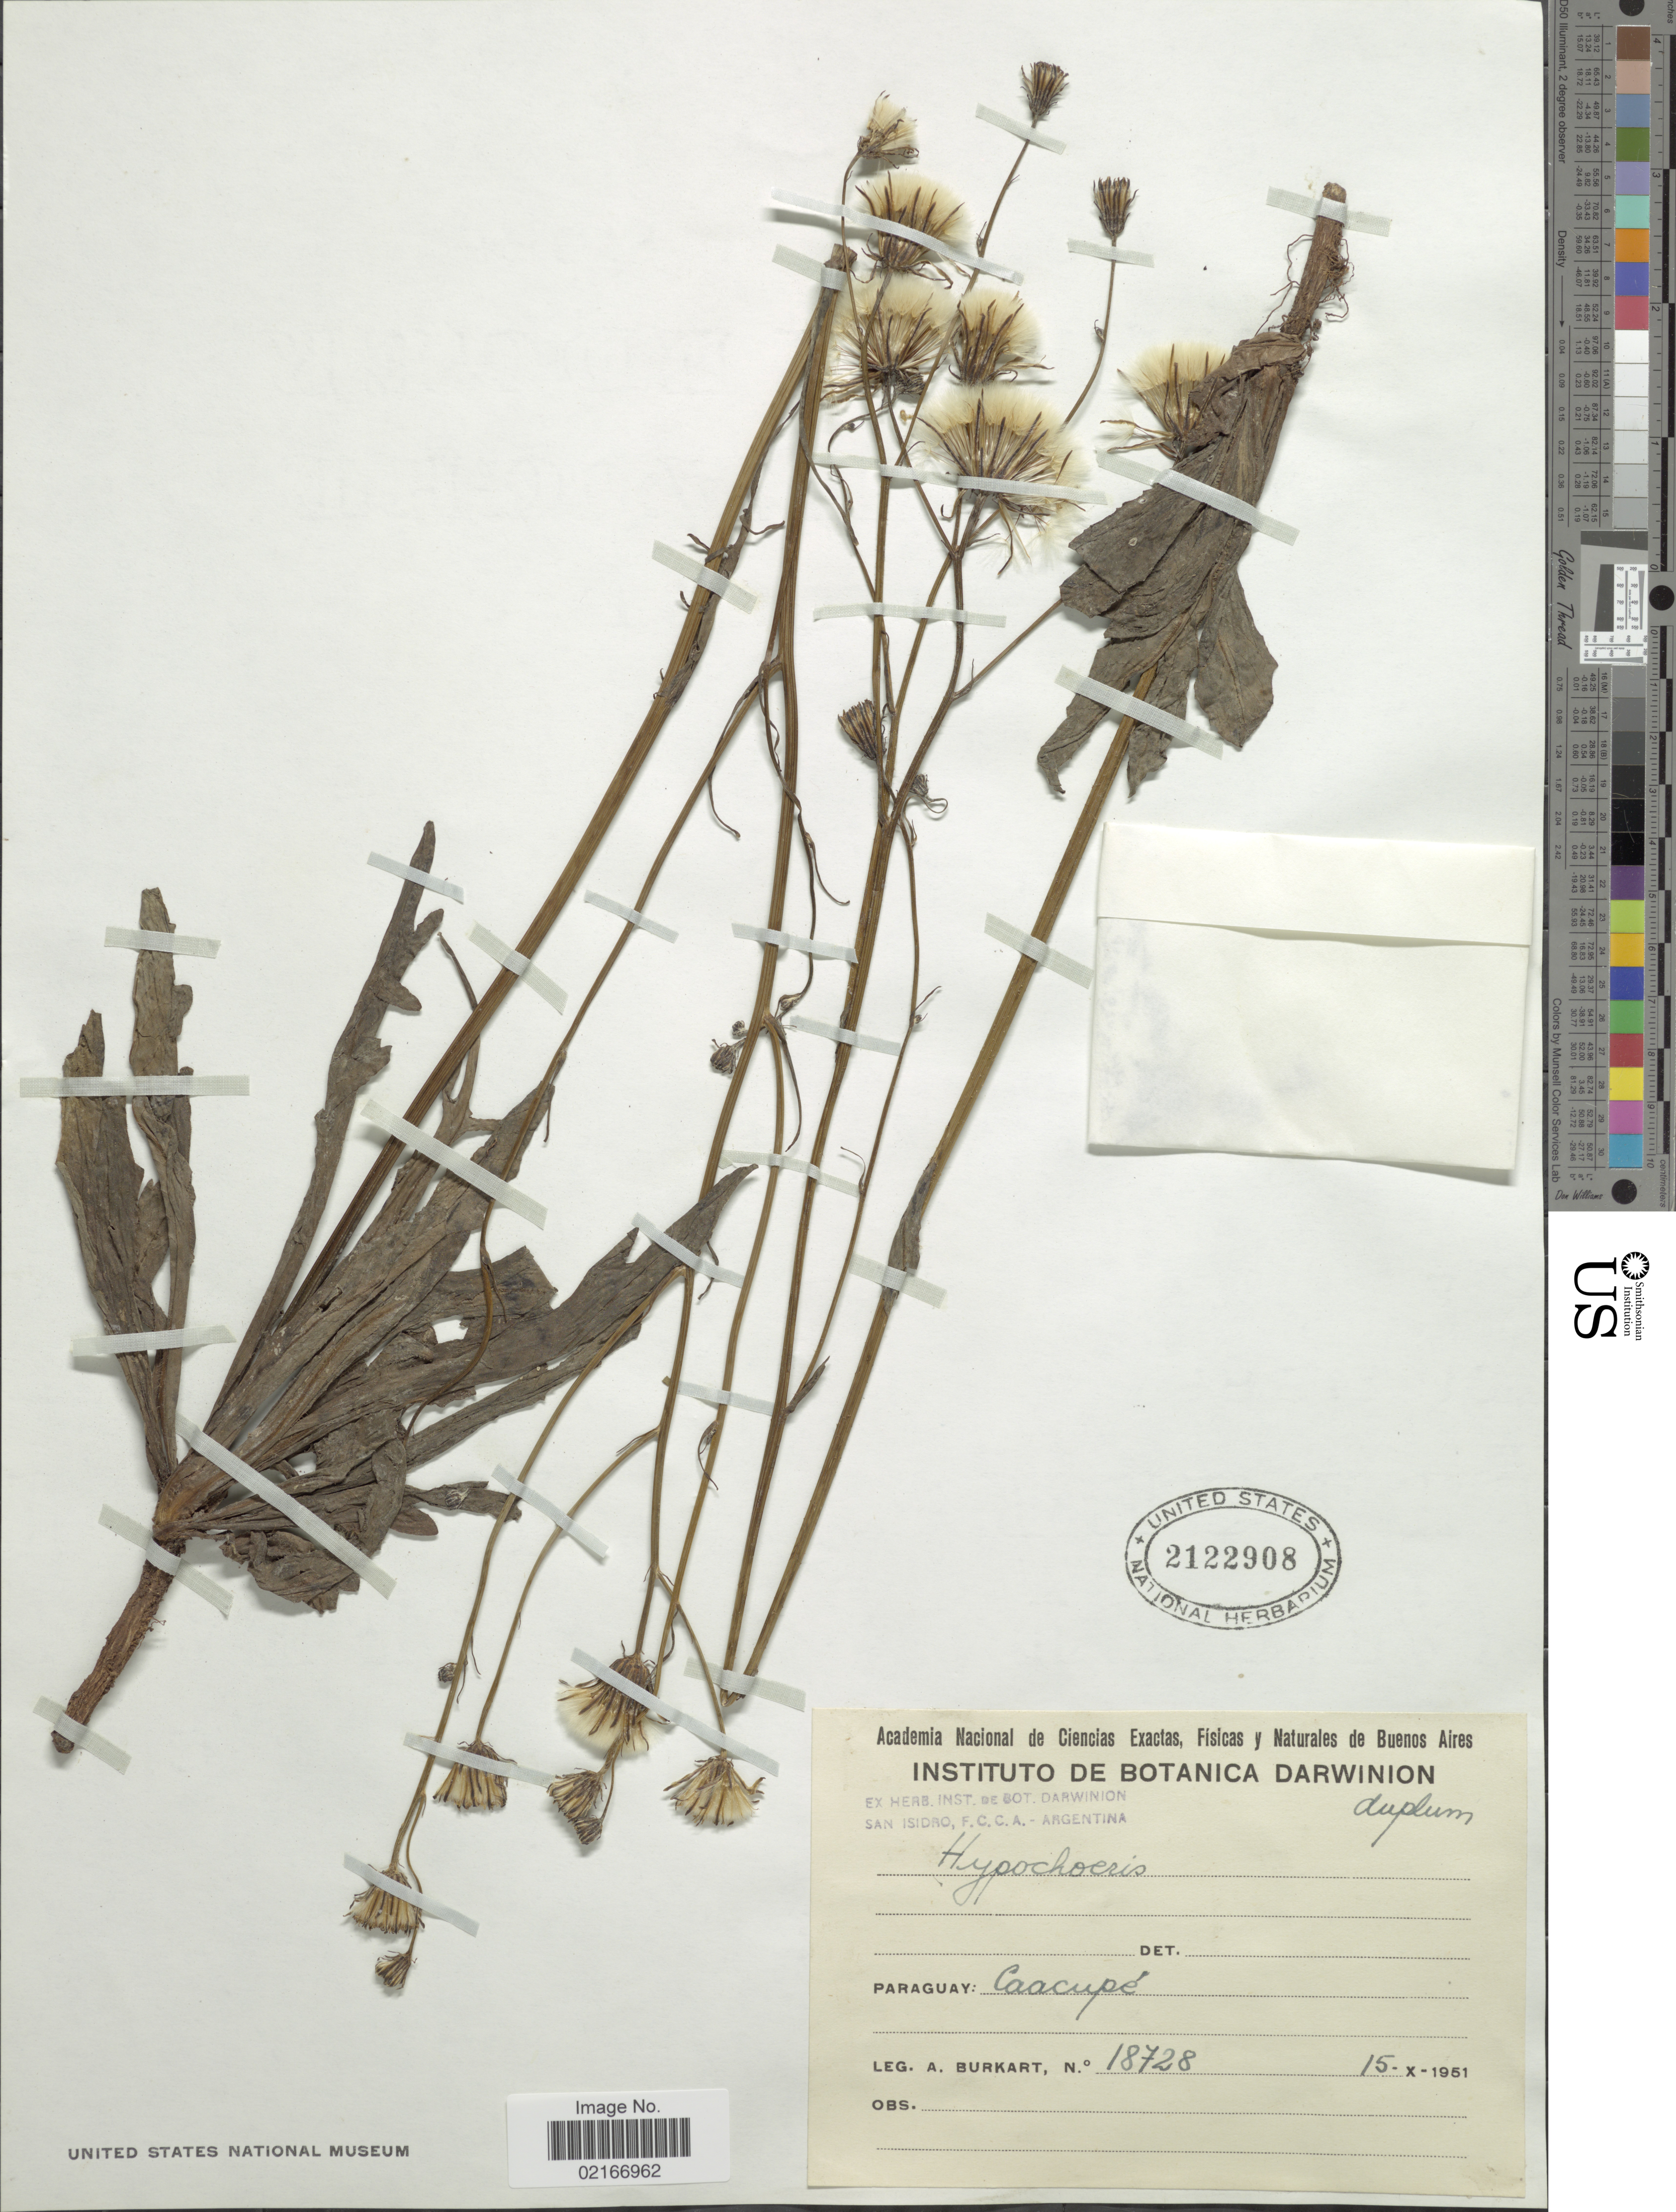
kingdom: Plantae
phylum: Tracheophyta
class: Magnoliopsida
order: Asterales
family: Asteraceae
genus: Hypochaeris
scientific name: Hypochaeris sp.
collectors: A. E. Burkart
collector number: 18728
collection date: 1951-10-15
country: Paraguay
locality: Caacupe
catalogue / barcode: US 2122908